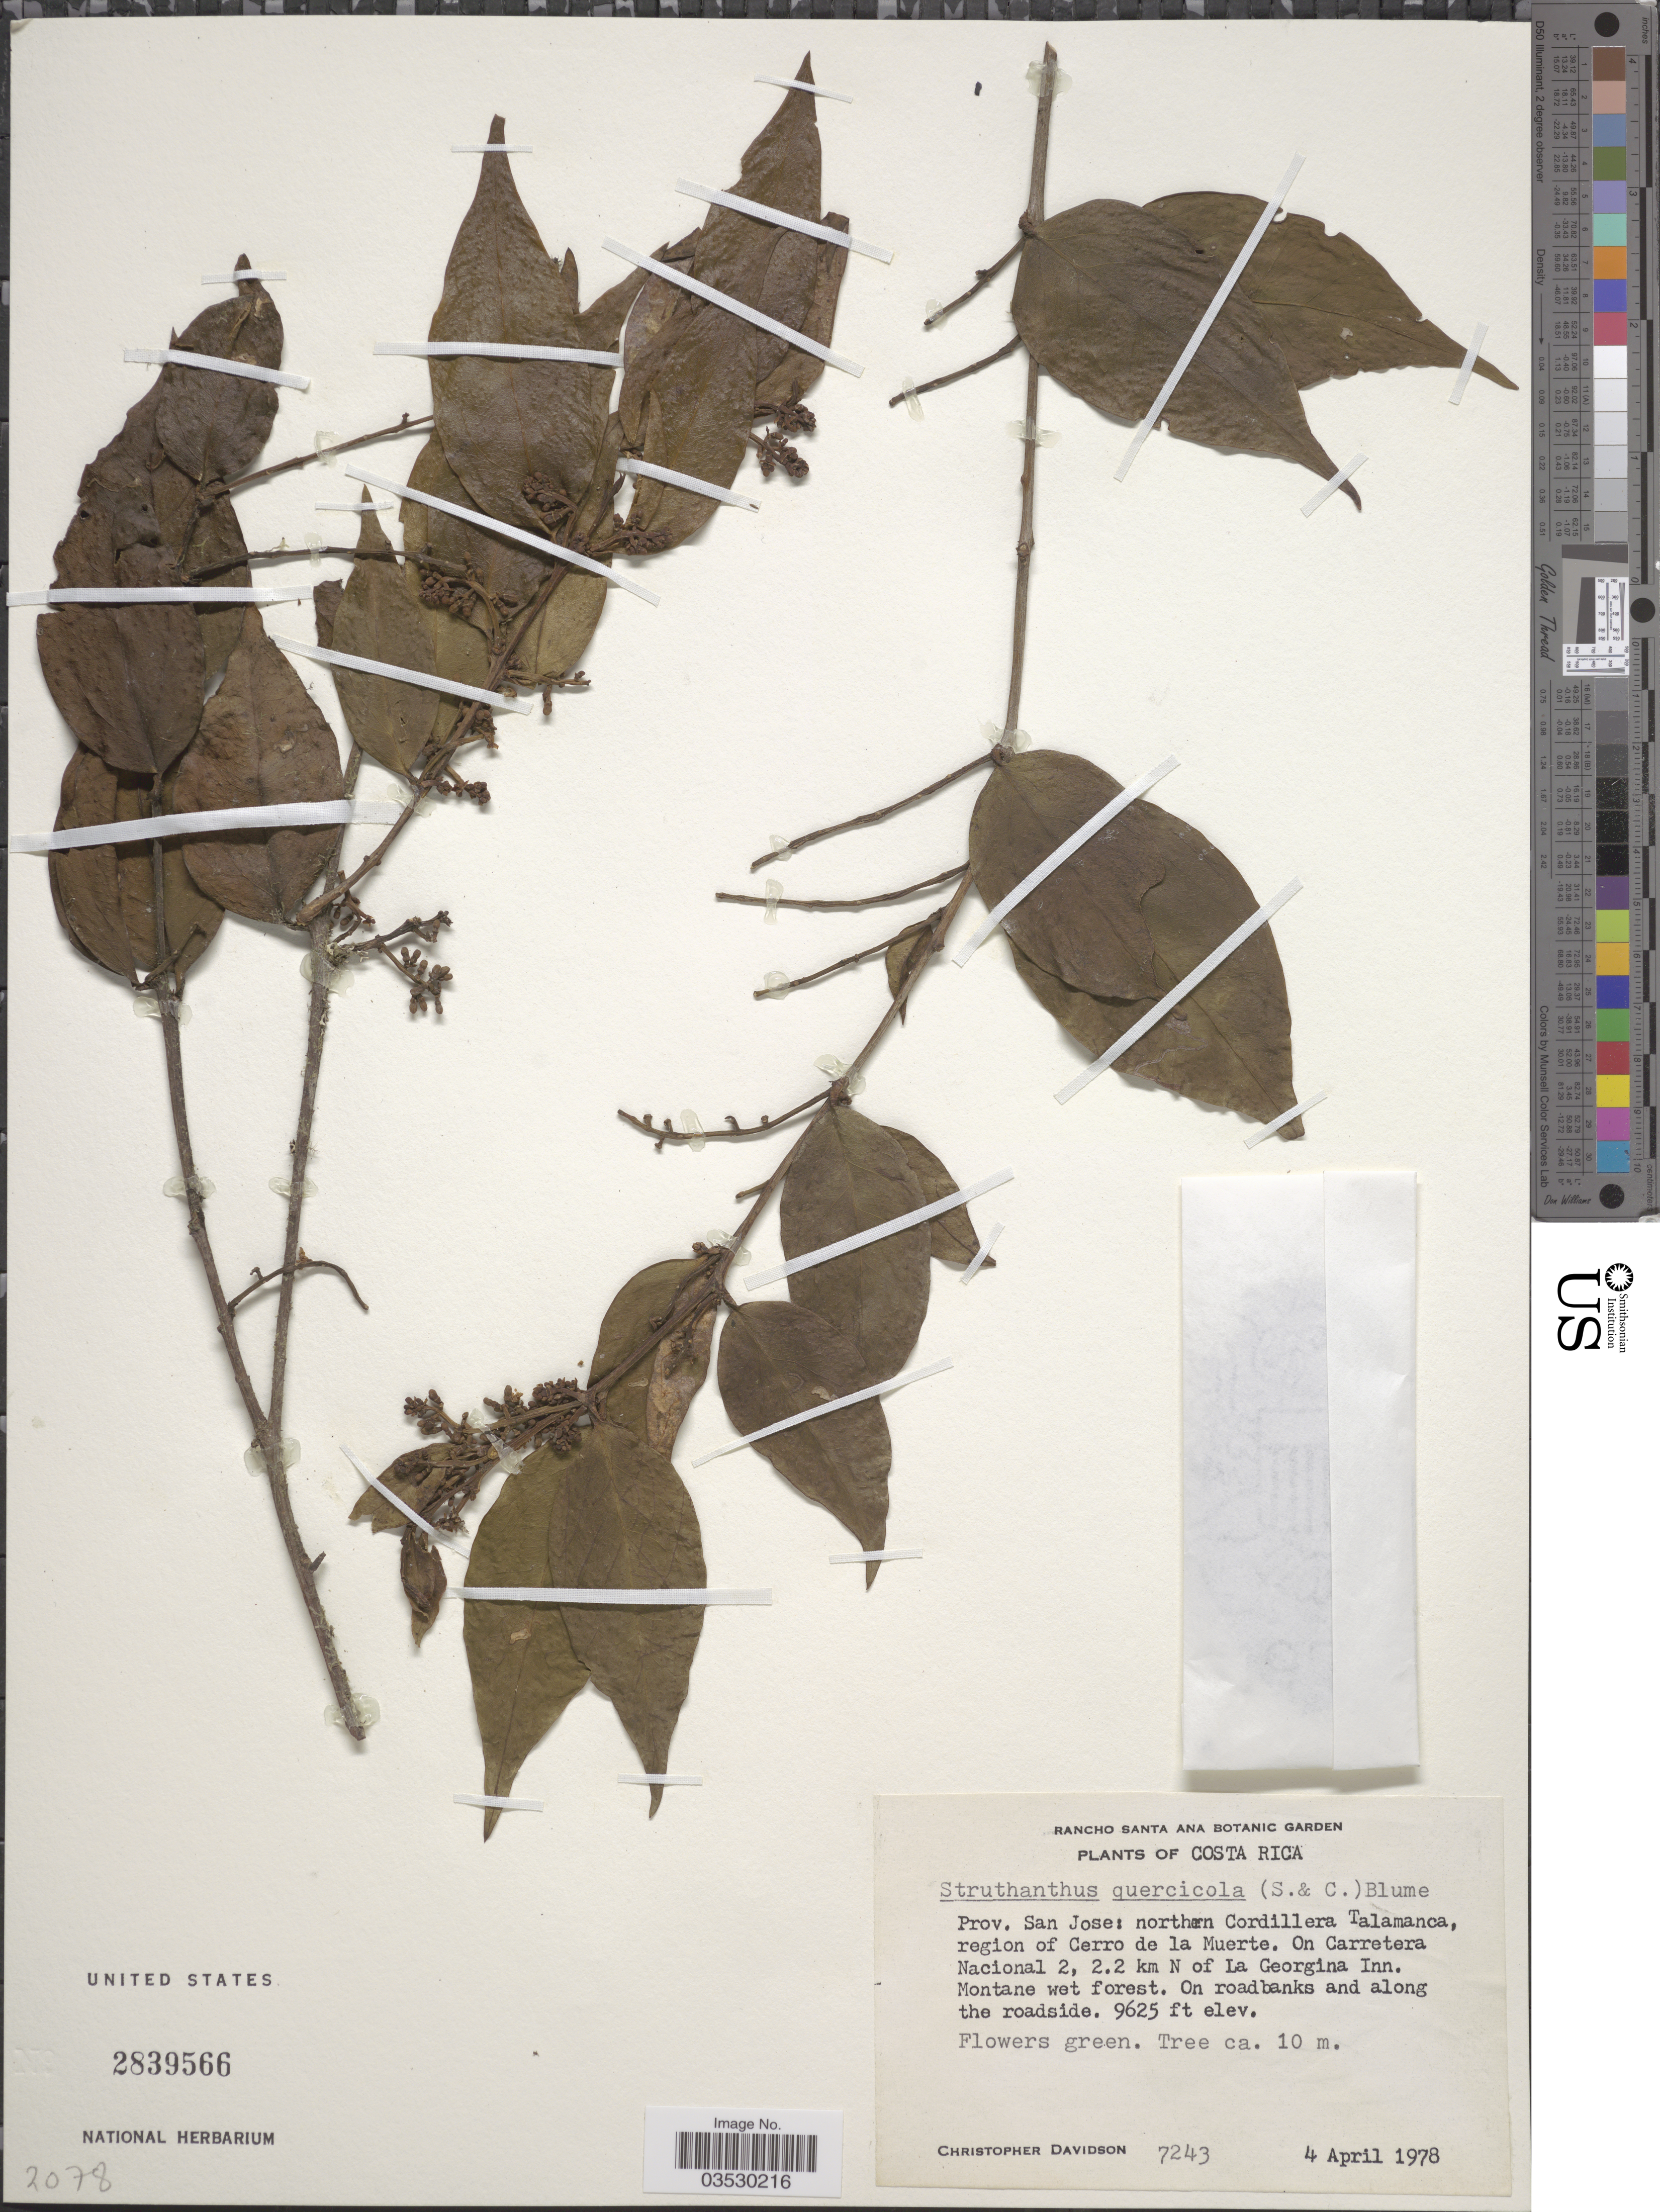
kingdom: Plantae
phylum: Tracheophyta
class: Magnoliopsida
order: Santalales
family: Loranthaceae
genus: Struthanthus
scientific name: Struthanthus quercicola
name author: (Kuijt) Cham. & Schltr.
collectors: C. Davidson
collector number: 7243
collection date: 1978-04-04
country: Costa Rica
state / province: San José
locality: Northern Cordillera Talamanca, region of Cerro de la Muerte. On Carretera Nacional 2, 2.2 km N of La Georgina Inn.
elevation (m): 2934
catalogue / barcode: US 2839566